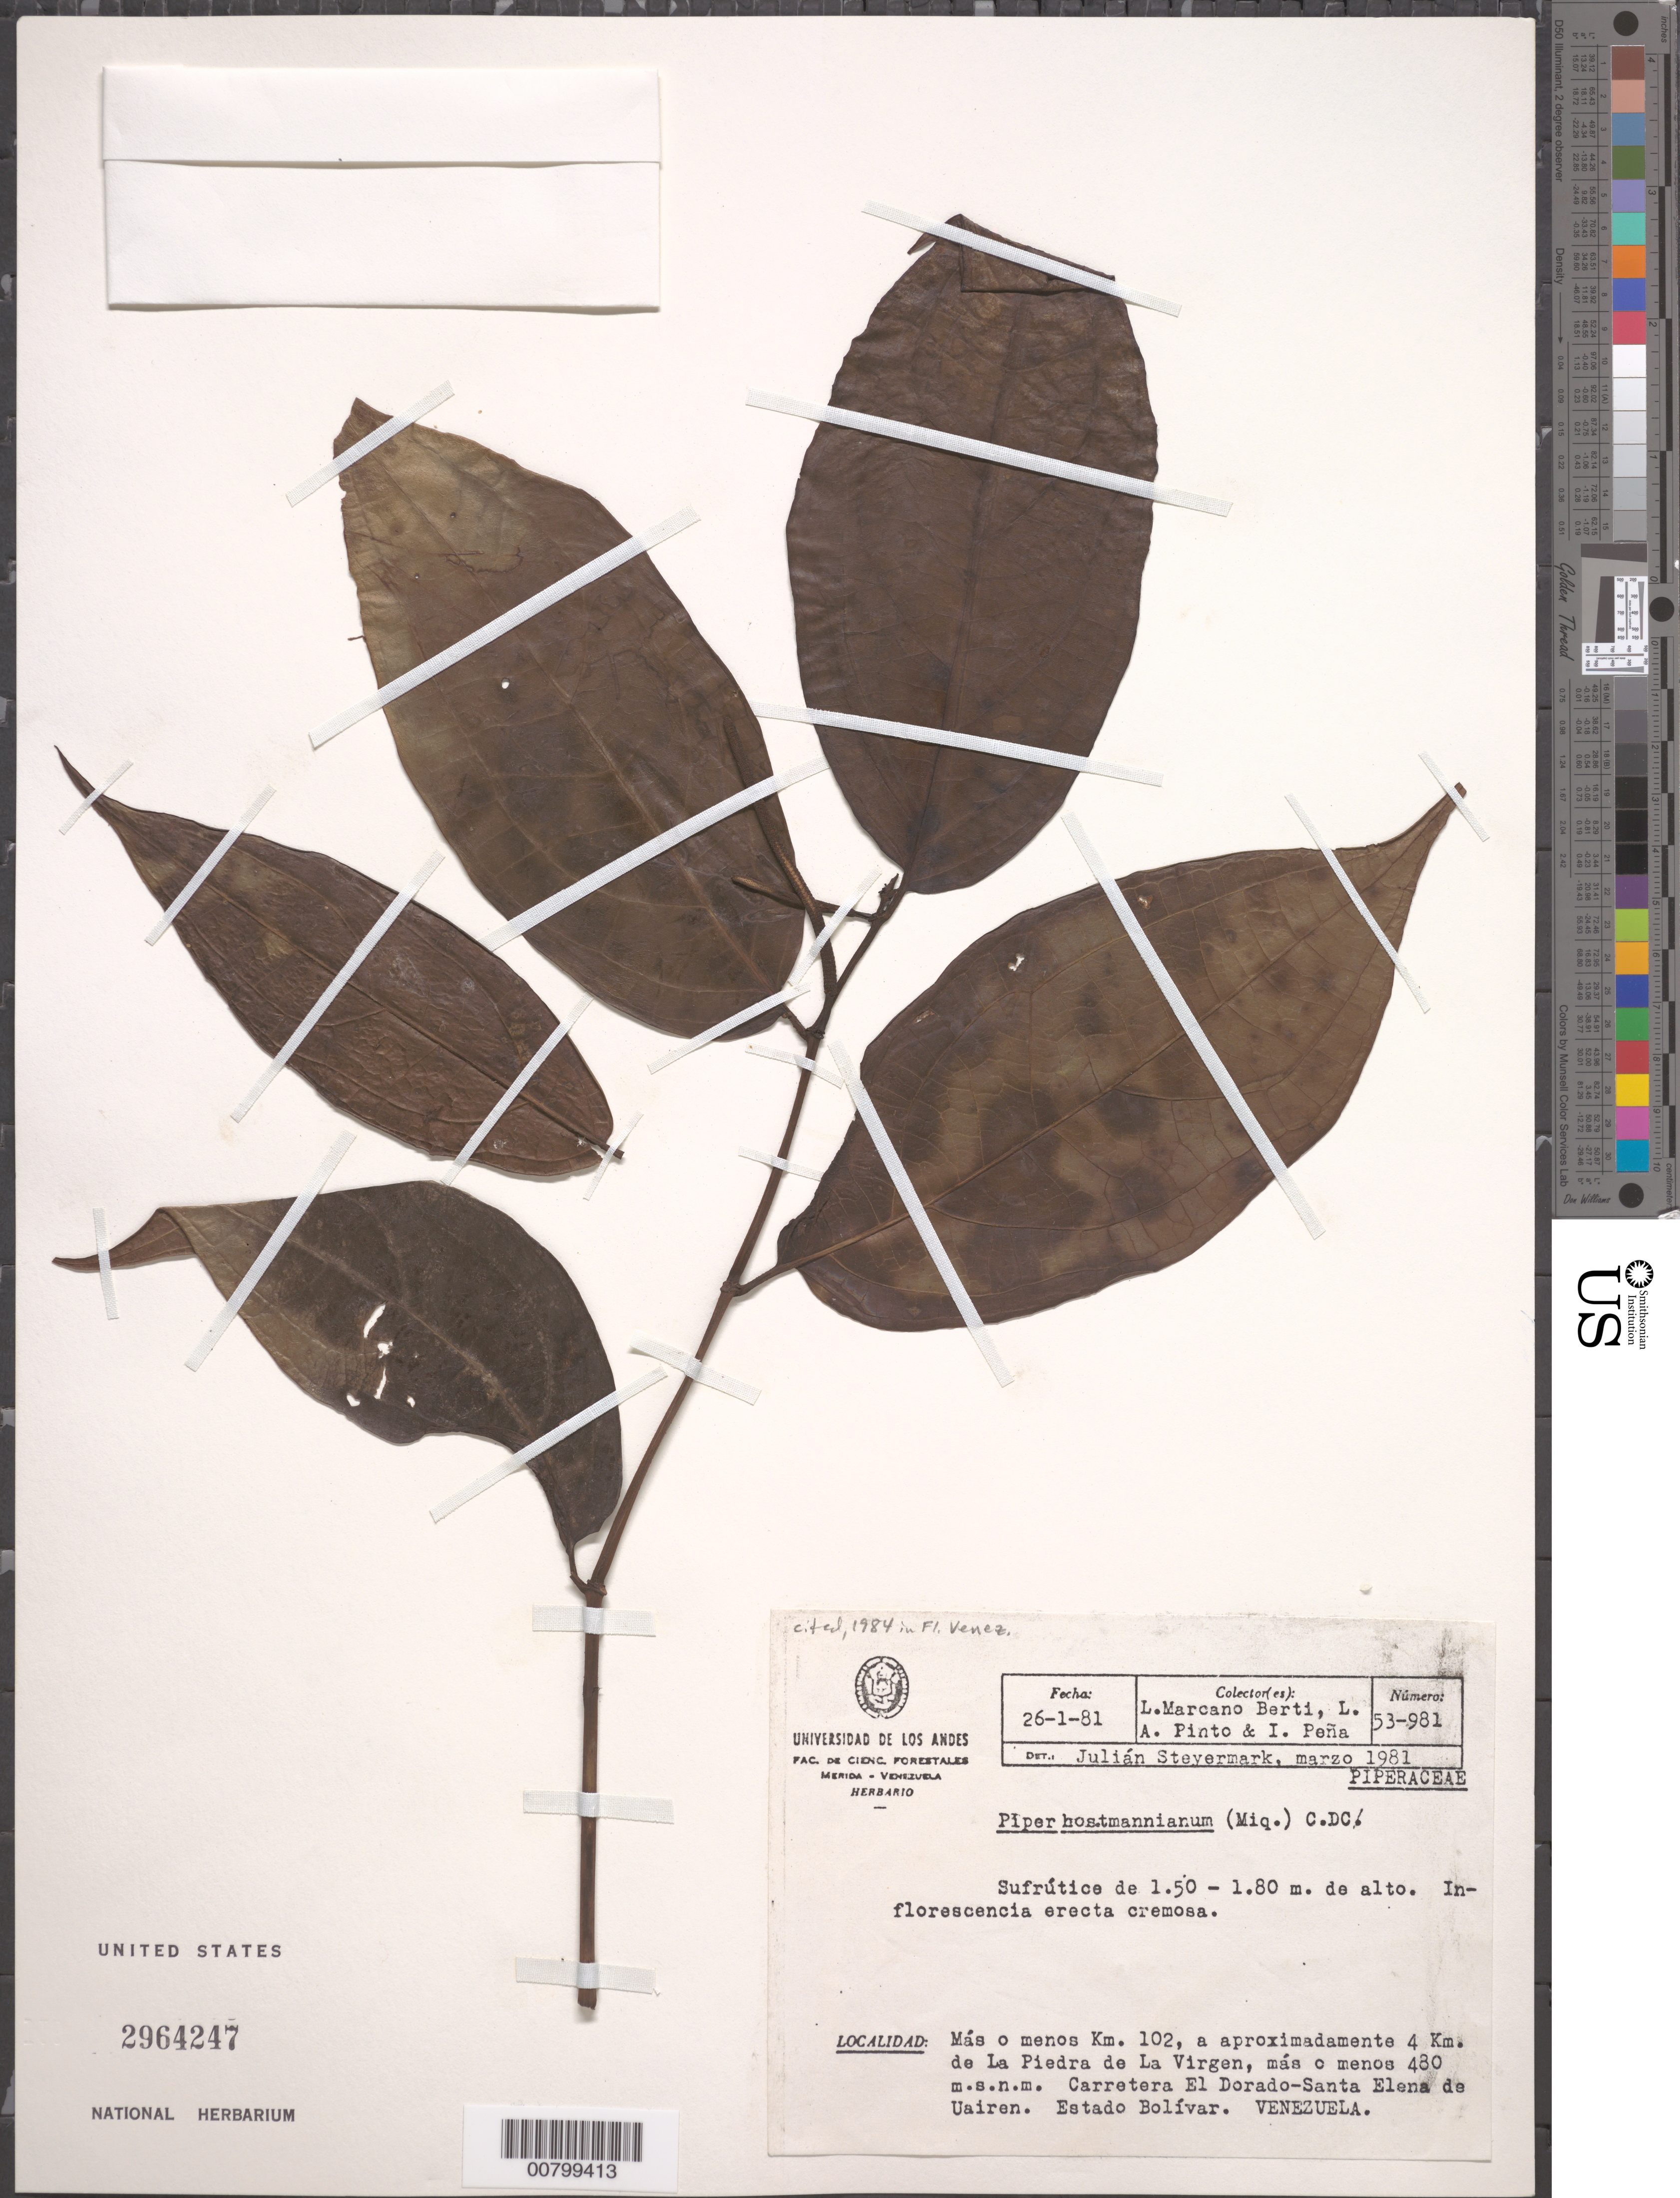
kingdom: Plantae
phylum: Tracheophyta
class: Magnoliopsida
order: Piperales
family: Piperaceae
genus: Piper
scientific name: Piper hostmannianum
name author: (Miq.) C. DC.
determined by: Steyermark, Julian A., (VEN)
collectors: L. Marcano-Berti, L. Pinto & I. Peña S.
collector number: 981 53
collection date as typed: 26-Jan-81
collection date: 1981-01-26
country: Venezuela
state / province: Bolívar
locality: Carretera El Dorado - Santa Elena de Uairen; 4 km from Piedra de La Virgen, km 102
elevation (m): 480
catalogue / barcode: US 2964247